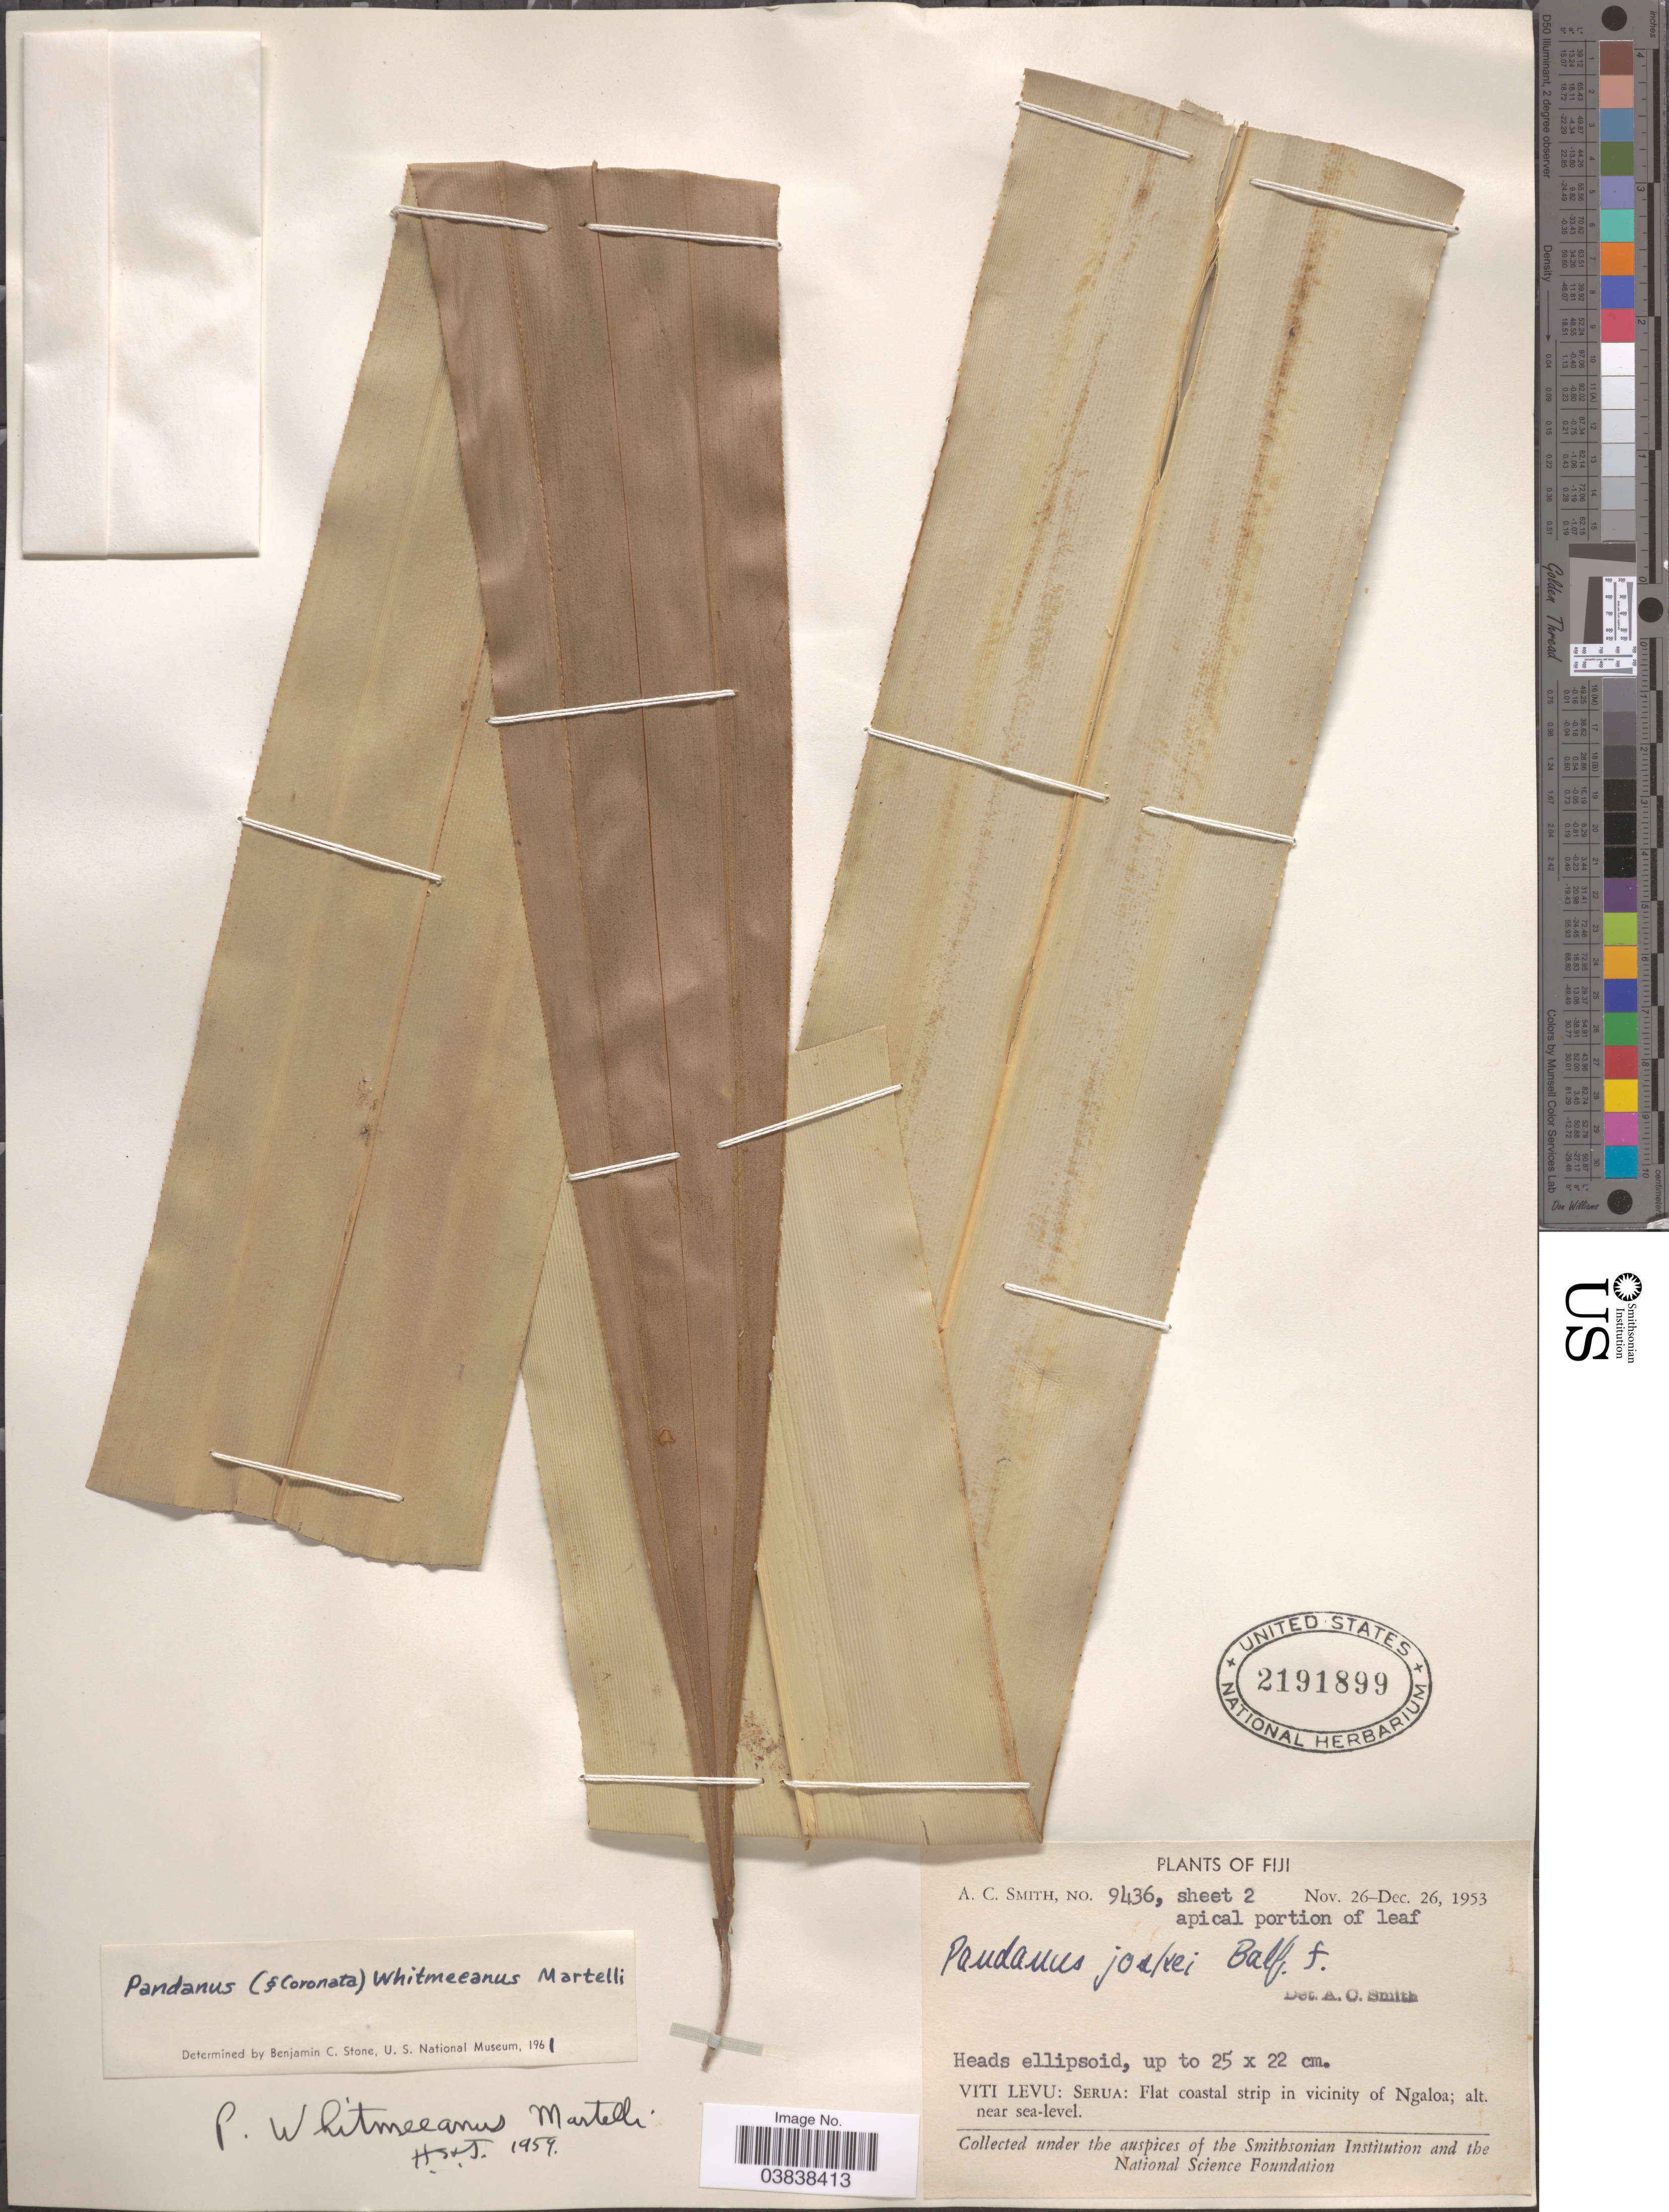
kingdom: Plantae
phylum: Tracheophyta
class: Liliopsida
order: Pandanales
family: Pandanaceae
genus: Pandanus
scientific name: Pandanus whitmeeanus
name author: Martelli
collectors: A. C. Smith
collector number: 9436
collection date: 1953-11-26/1953-12-26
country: Fiji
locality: Viti Levu: Serua: Flat coastal strip in vicinity of Ngaloa.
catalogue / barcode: US 2191899